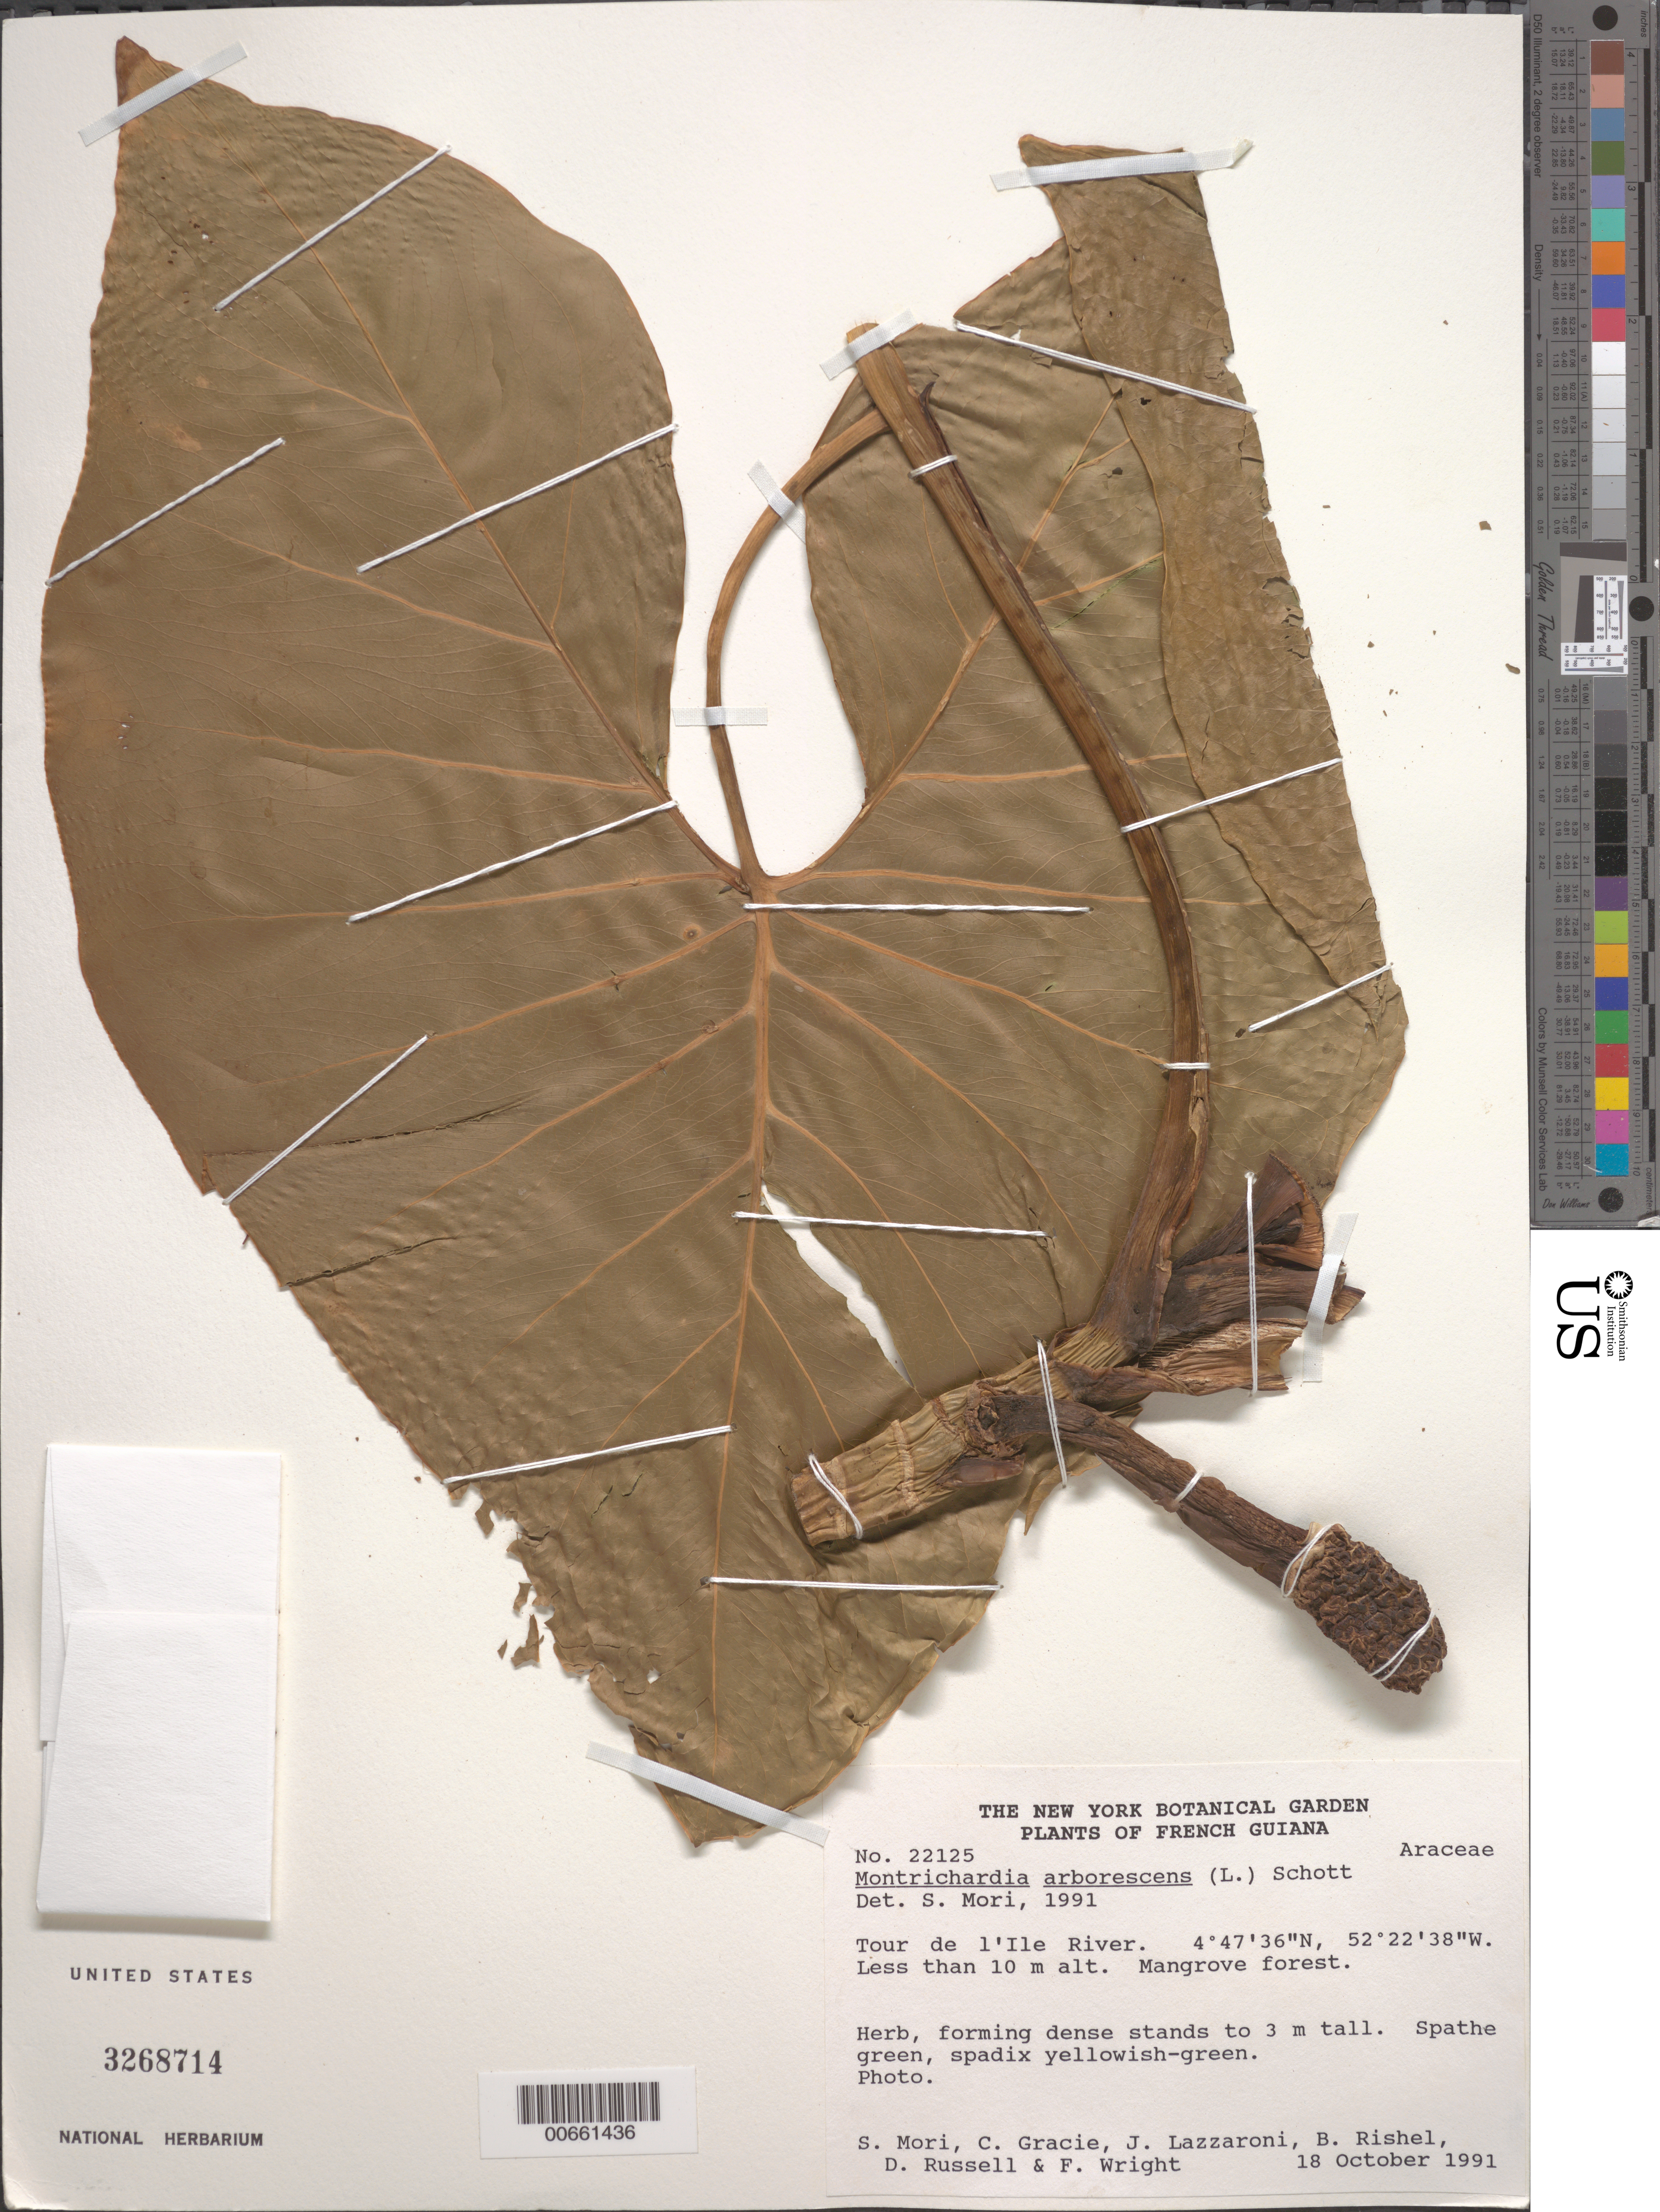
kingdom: Plantae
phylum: Tracheophyta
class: Liliopsida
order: Alismatales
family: Araceae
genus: Montrichardia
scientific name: Montrichardia arborescens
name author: (L.) Schott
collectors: S. Mori, C. A. Gracie, J. Lazzaroni, B. Rishel, D. Russell & F. Wright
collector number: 22125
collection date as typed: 18-Oct-91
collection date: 1991-10-18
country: French Guiana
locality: Tour de l'Ile River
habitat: Mangrove forest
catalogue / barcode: US 3268714